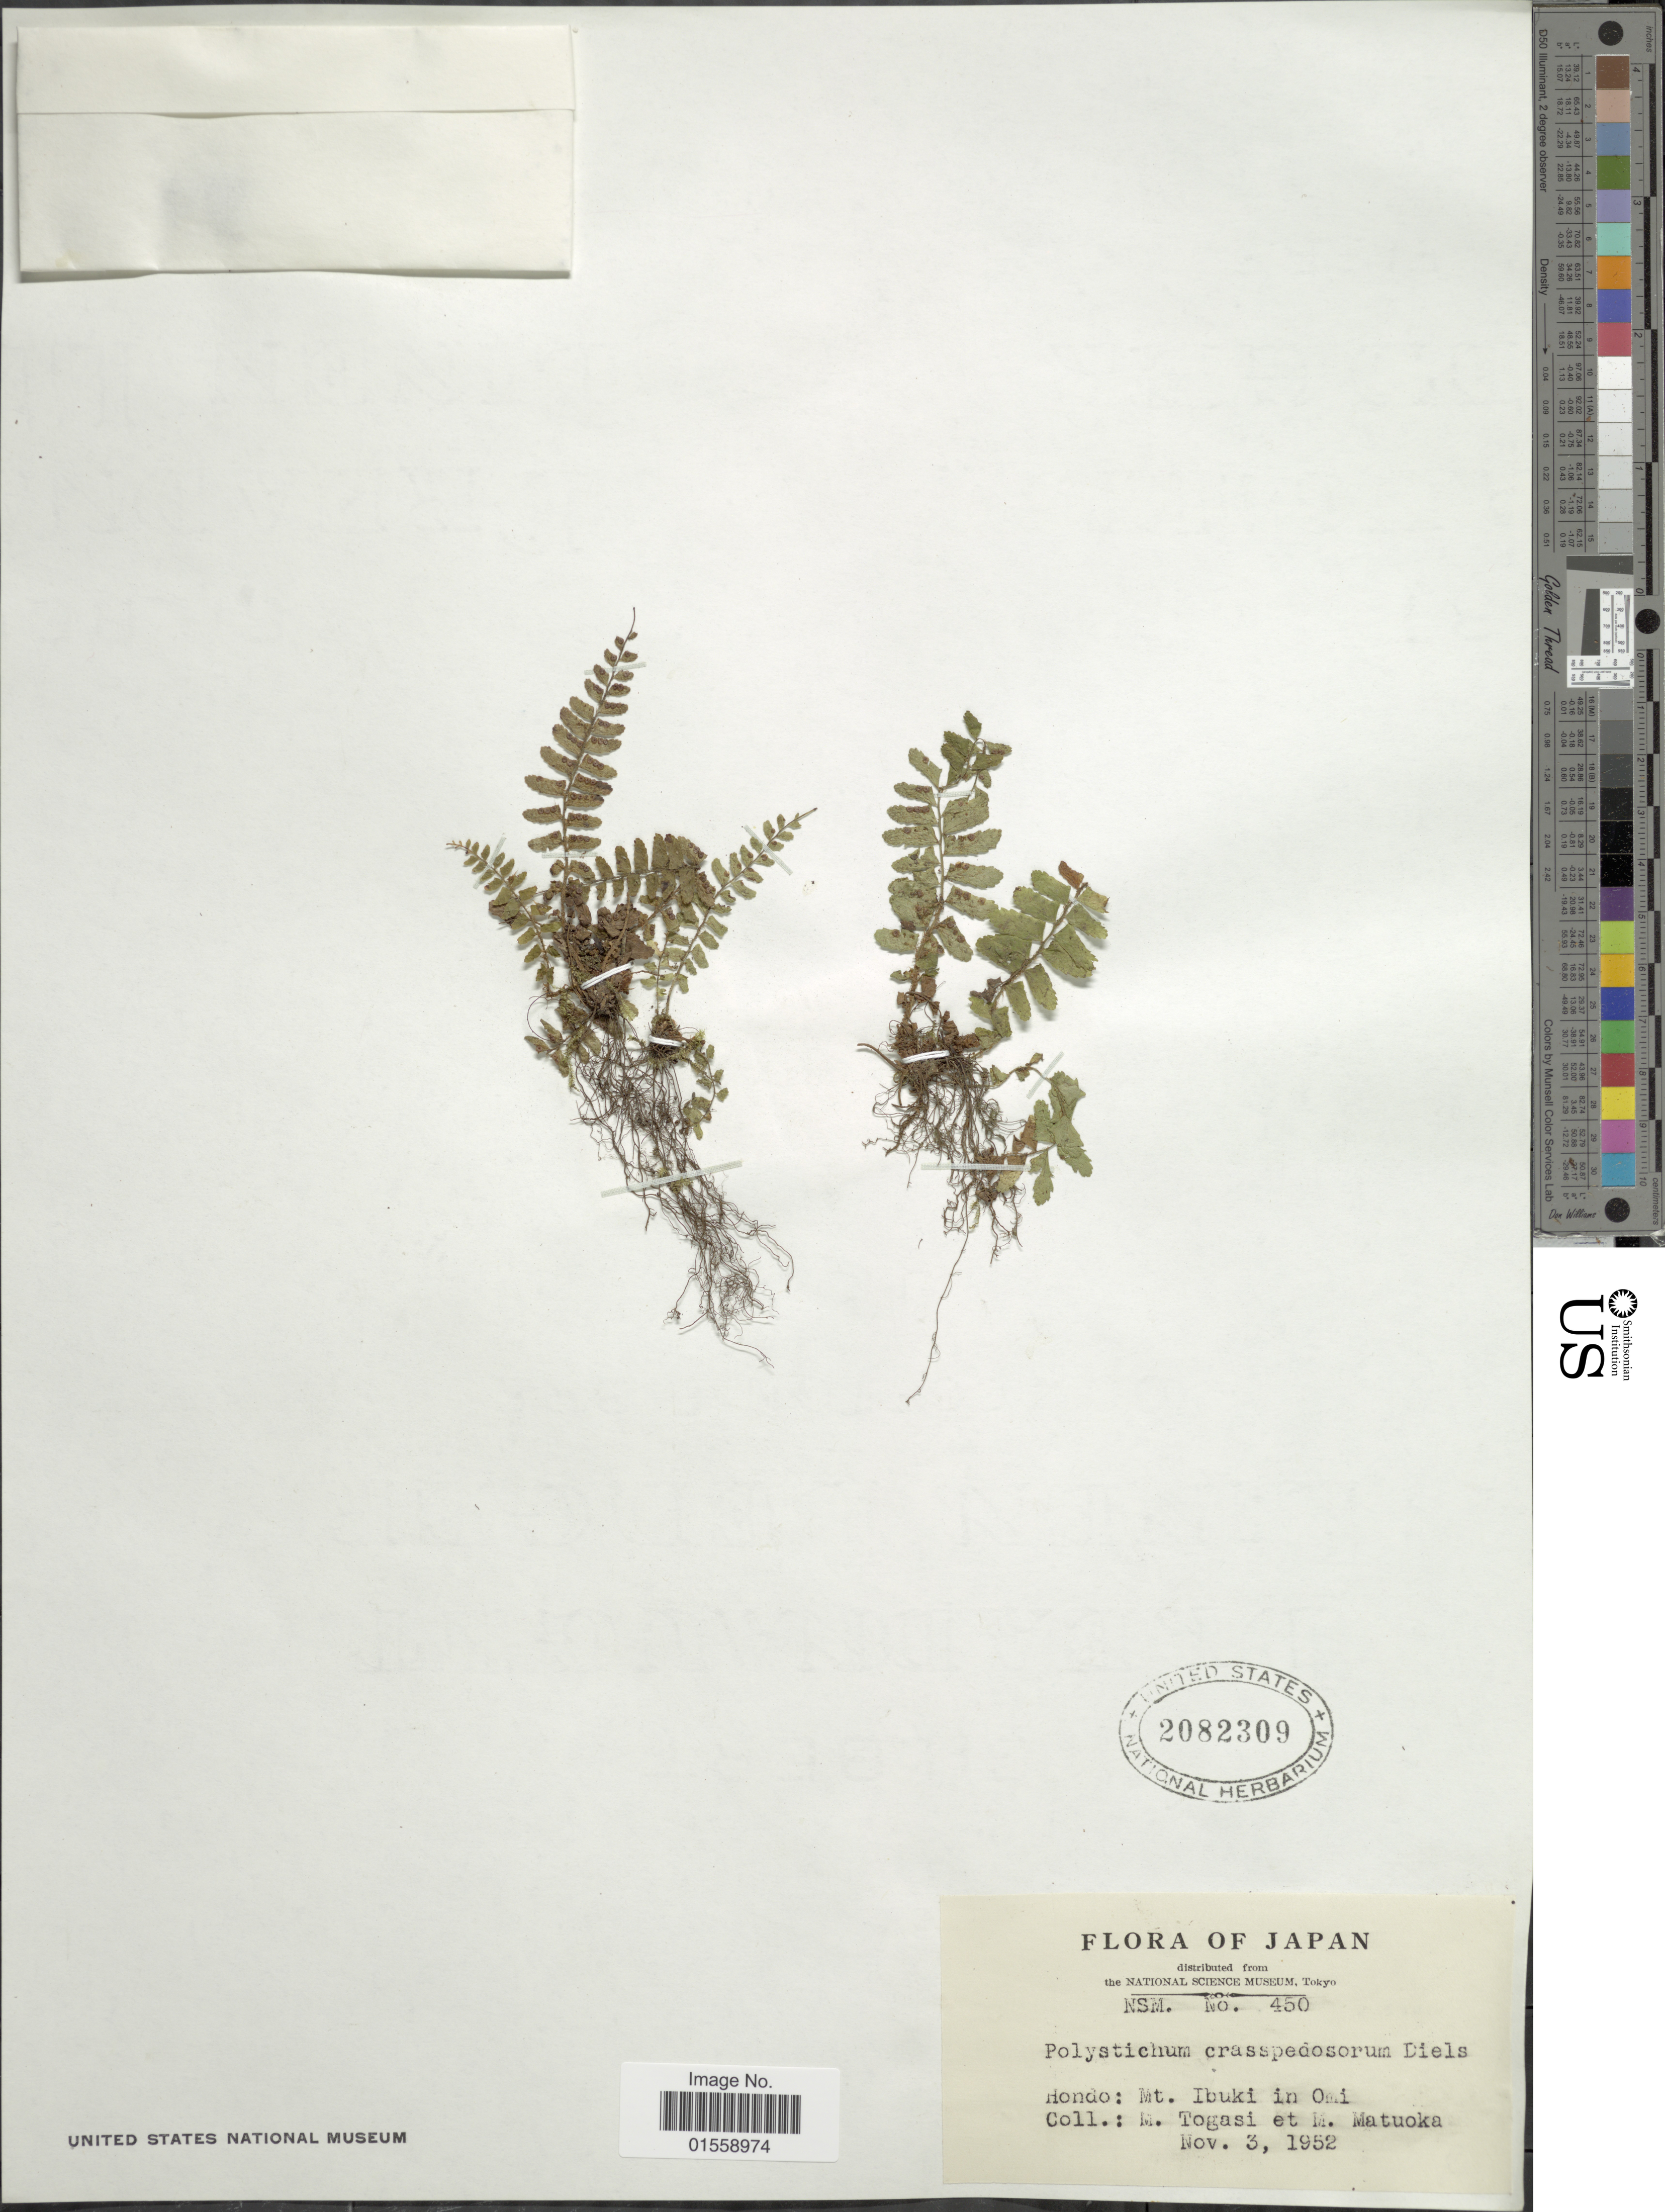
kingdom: Plantae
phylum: Tracheophyta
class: Polypodiopsida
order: Polypodiales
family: Dryopteridaceae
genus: Polystichum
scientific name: Polystichum craspedosorum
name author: (Maxim.) Diels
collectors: M. Togasi & M. Matuoka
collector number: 450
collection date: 1952-11-03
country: Japan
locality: Hondo:Mt. Ibuki in Omi.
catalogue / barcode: US 2082309